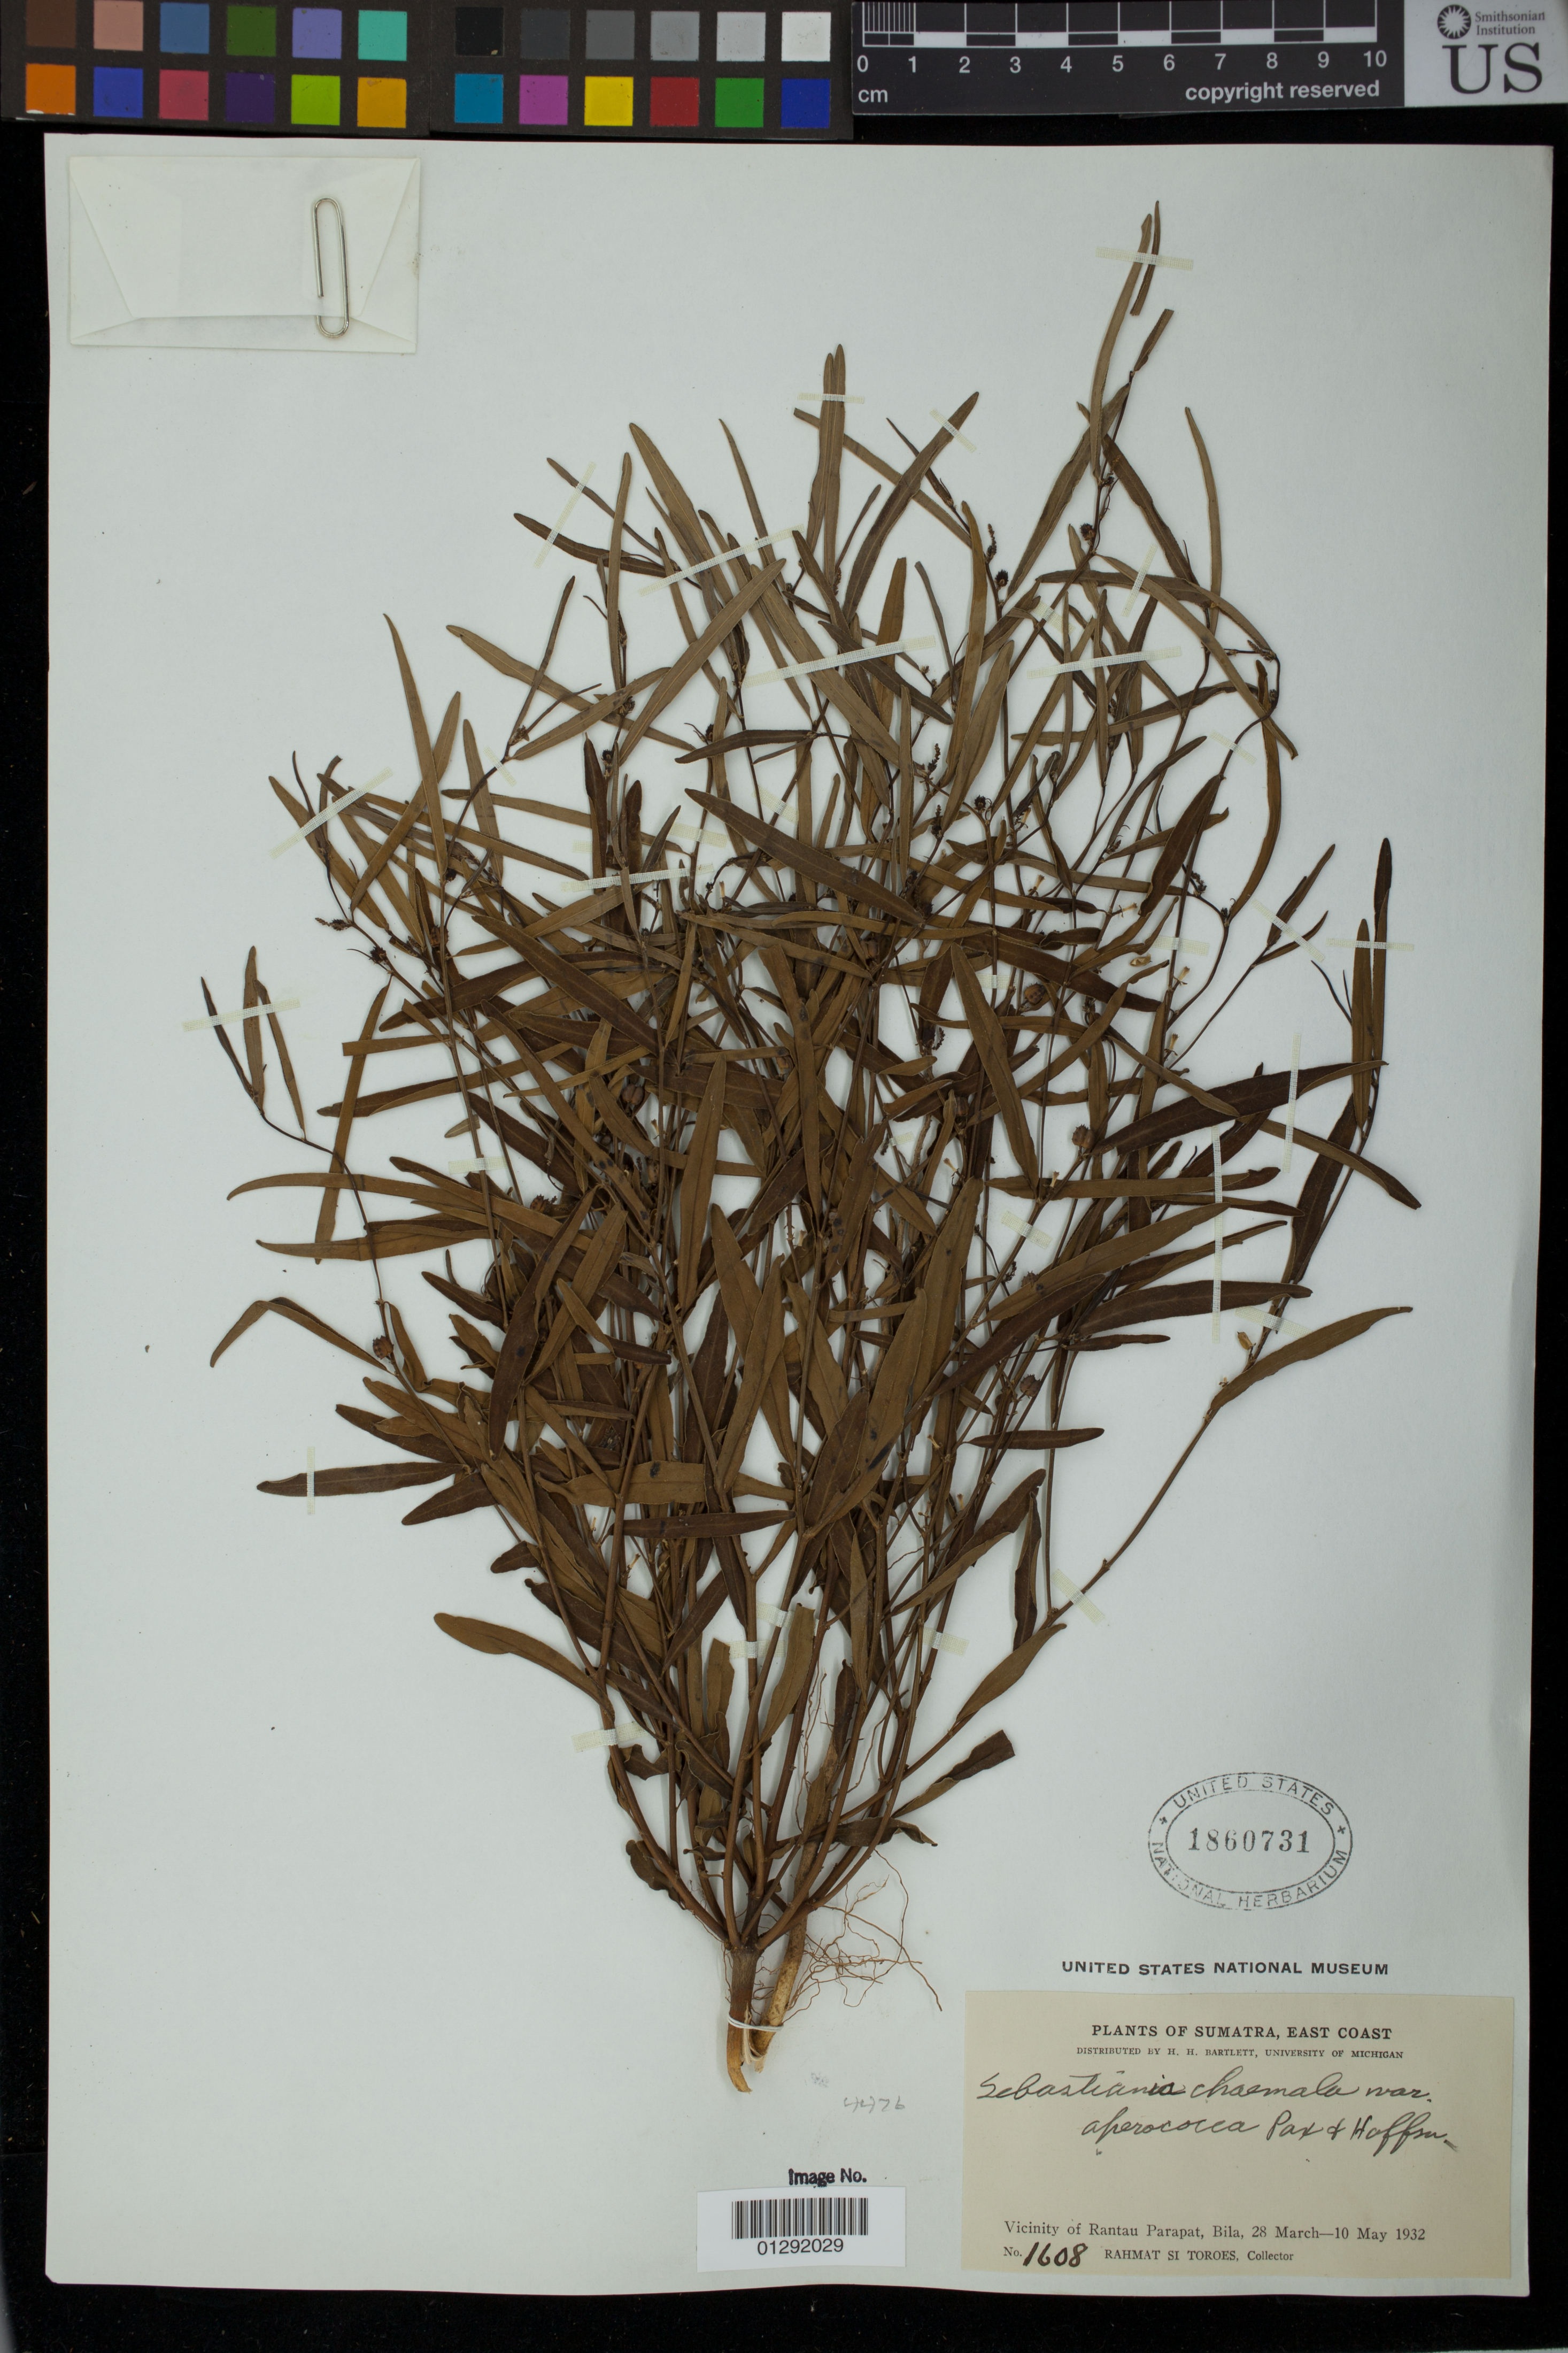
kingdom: Plantae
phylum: Tracheophyta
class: Magnoliopsida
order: Malpighiales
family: Euphorbiaceae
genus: Sebastiania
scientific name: Sebastiania chamaelea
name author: (L.) Müll. Arg.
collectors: Rahmat Si Boeea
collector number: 1608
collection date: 1932-03-28/1932-05-10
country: Indonesia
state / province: Sumatra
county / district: Sumatera Utara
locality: Sumatra, East Coast. Vicinity of Rantau Parapat, Bila.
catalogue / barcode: US 1860731